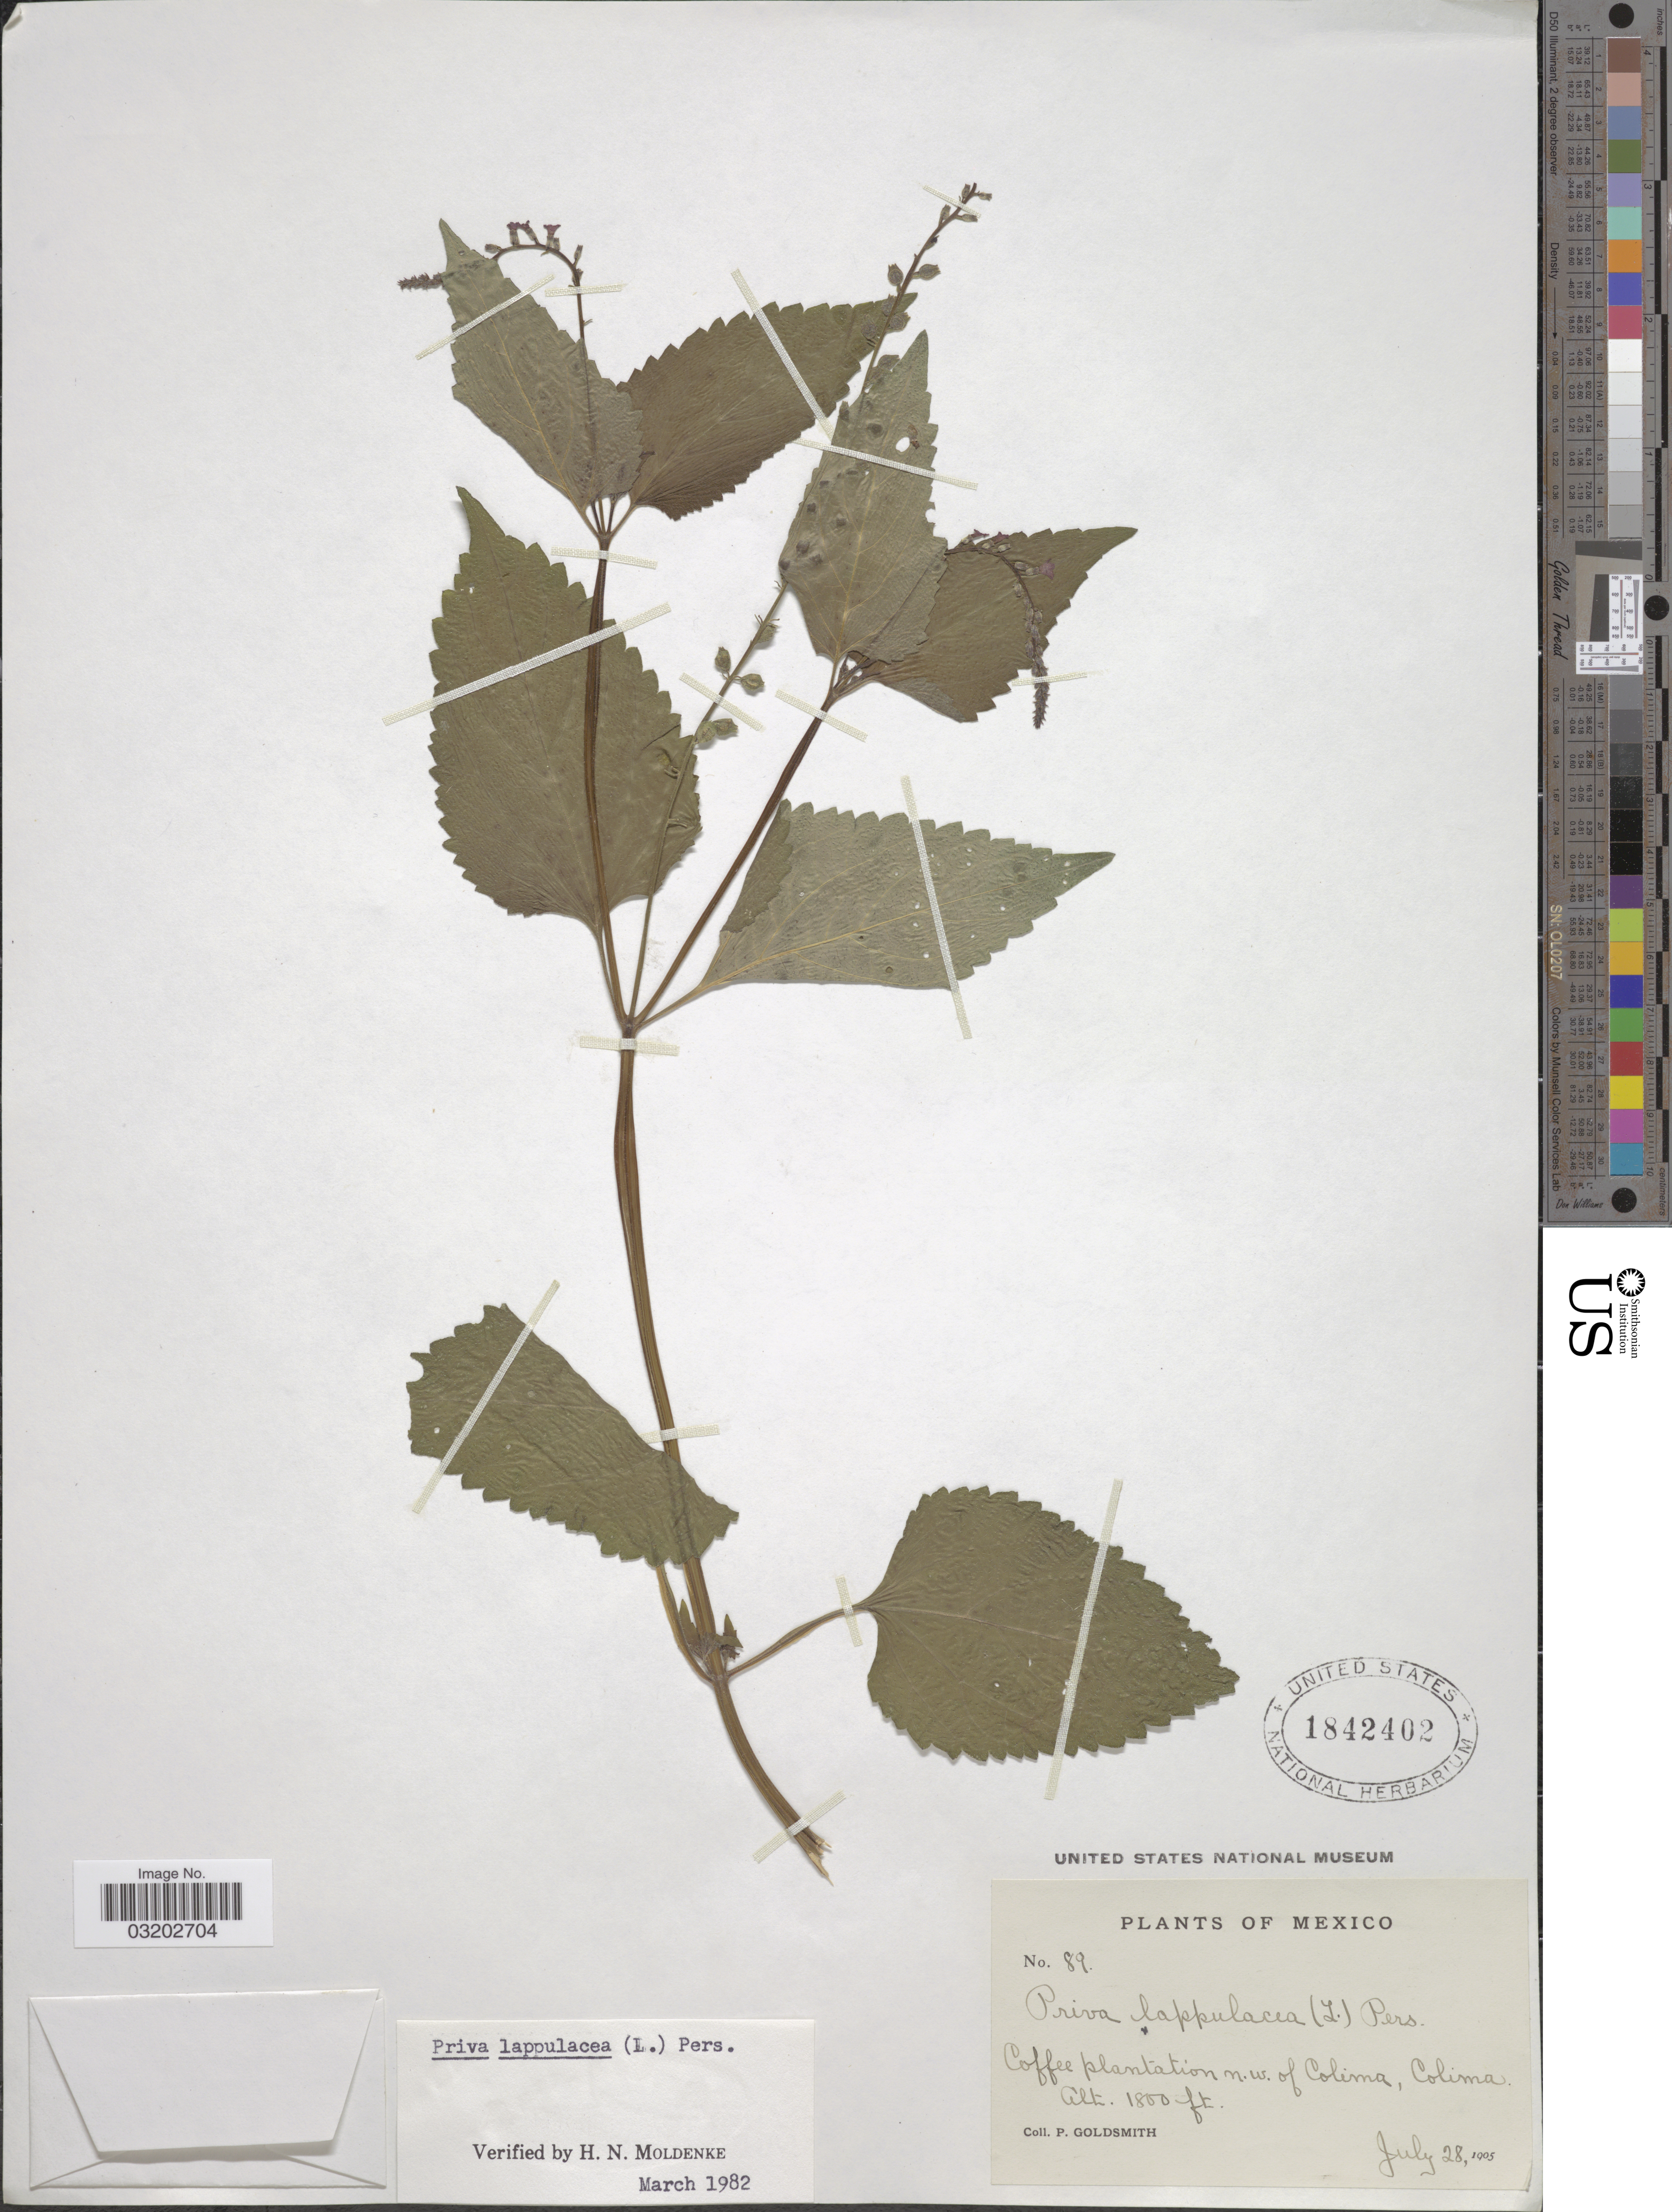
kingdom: Plantae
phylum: Tracheophyta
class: Magnoliopsida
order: Lamiales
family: Verbenaceae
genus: Priva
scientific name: Priva lappulacea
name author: (L.) Pers.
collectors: P. Goldsmith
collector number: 89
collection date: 1905-07-28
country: Mexico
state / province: Colima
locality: Coffee plantation n.w. of Colima.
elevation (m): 549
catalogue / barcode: US 1842402